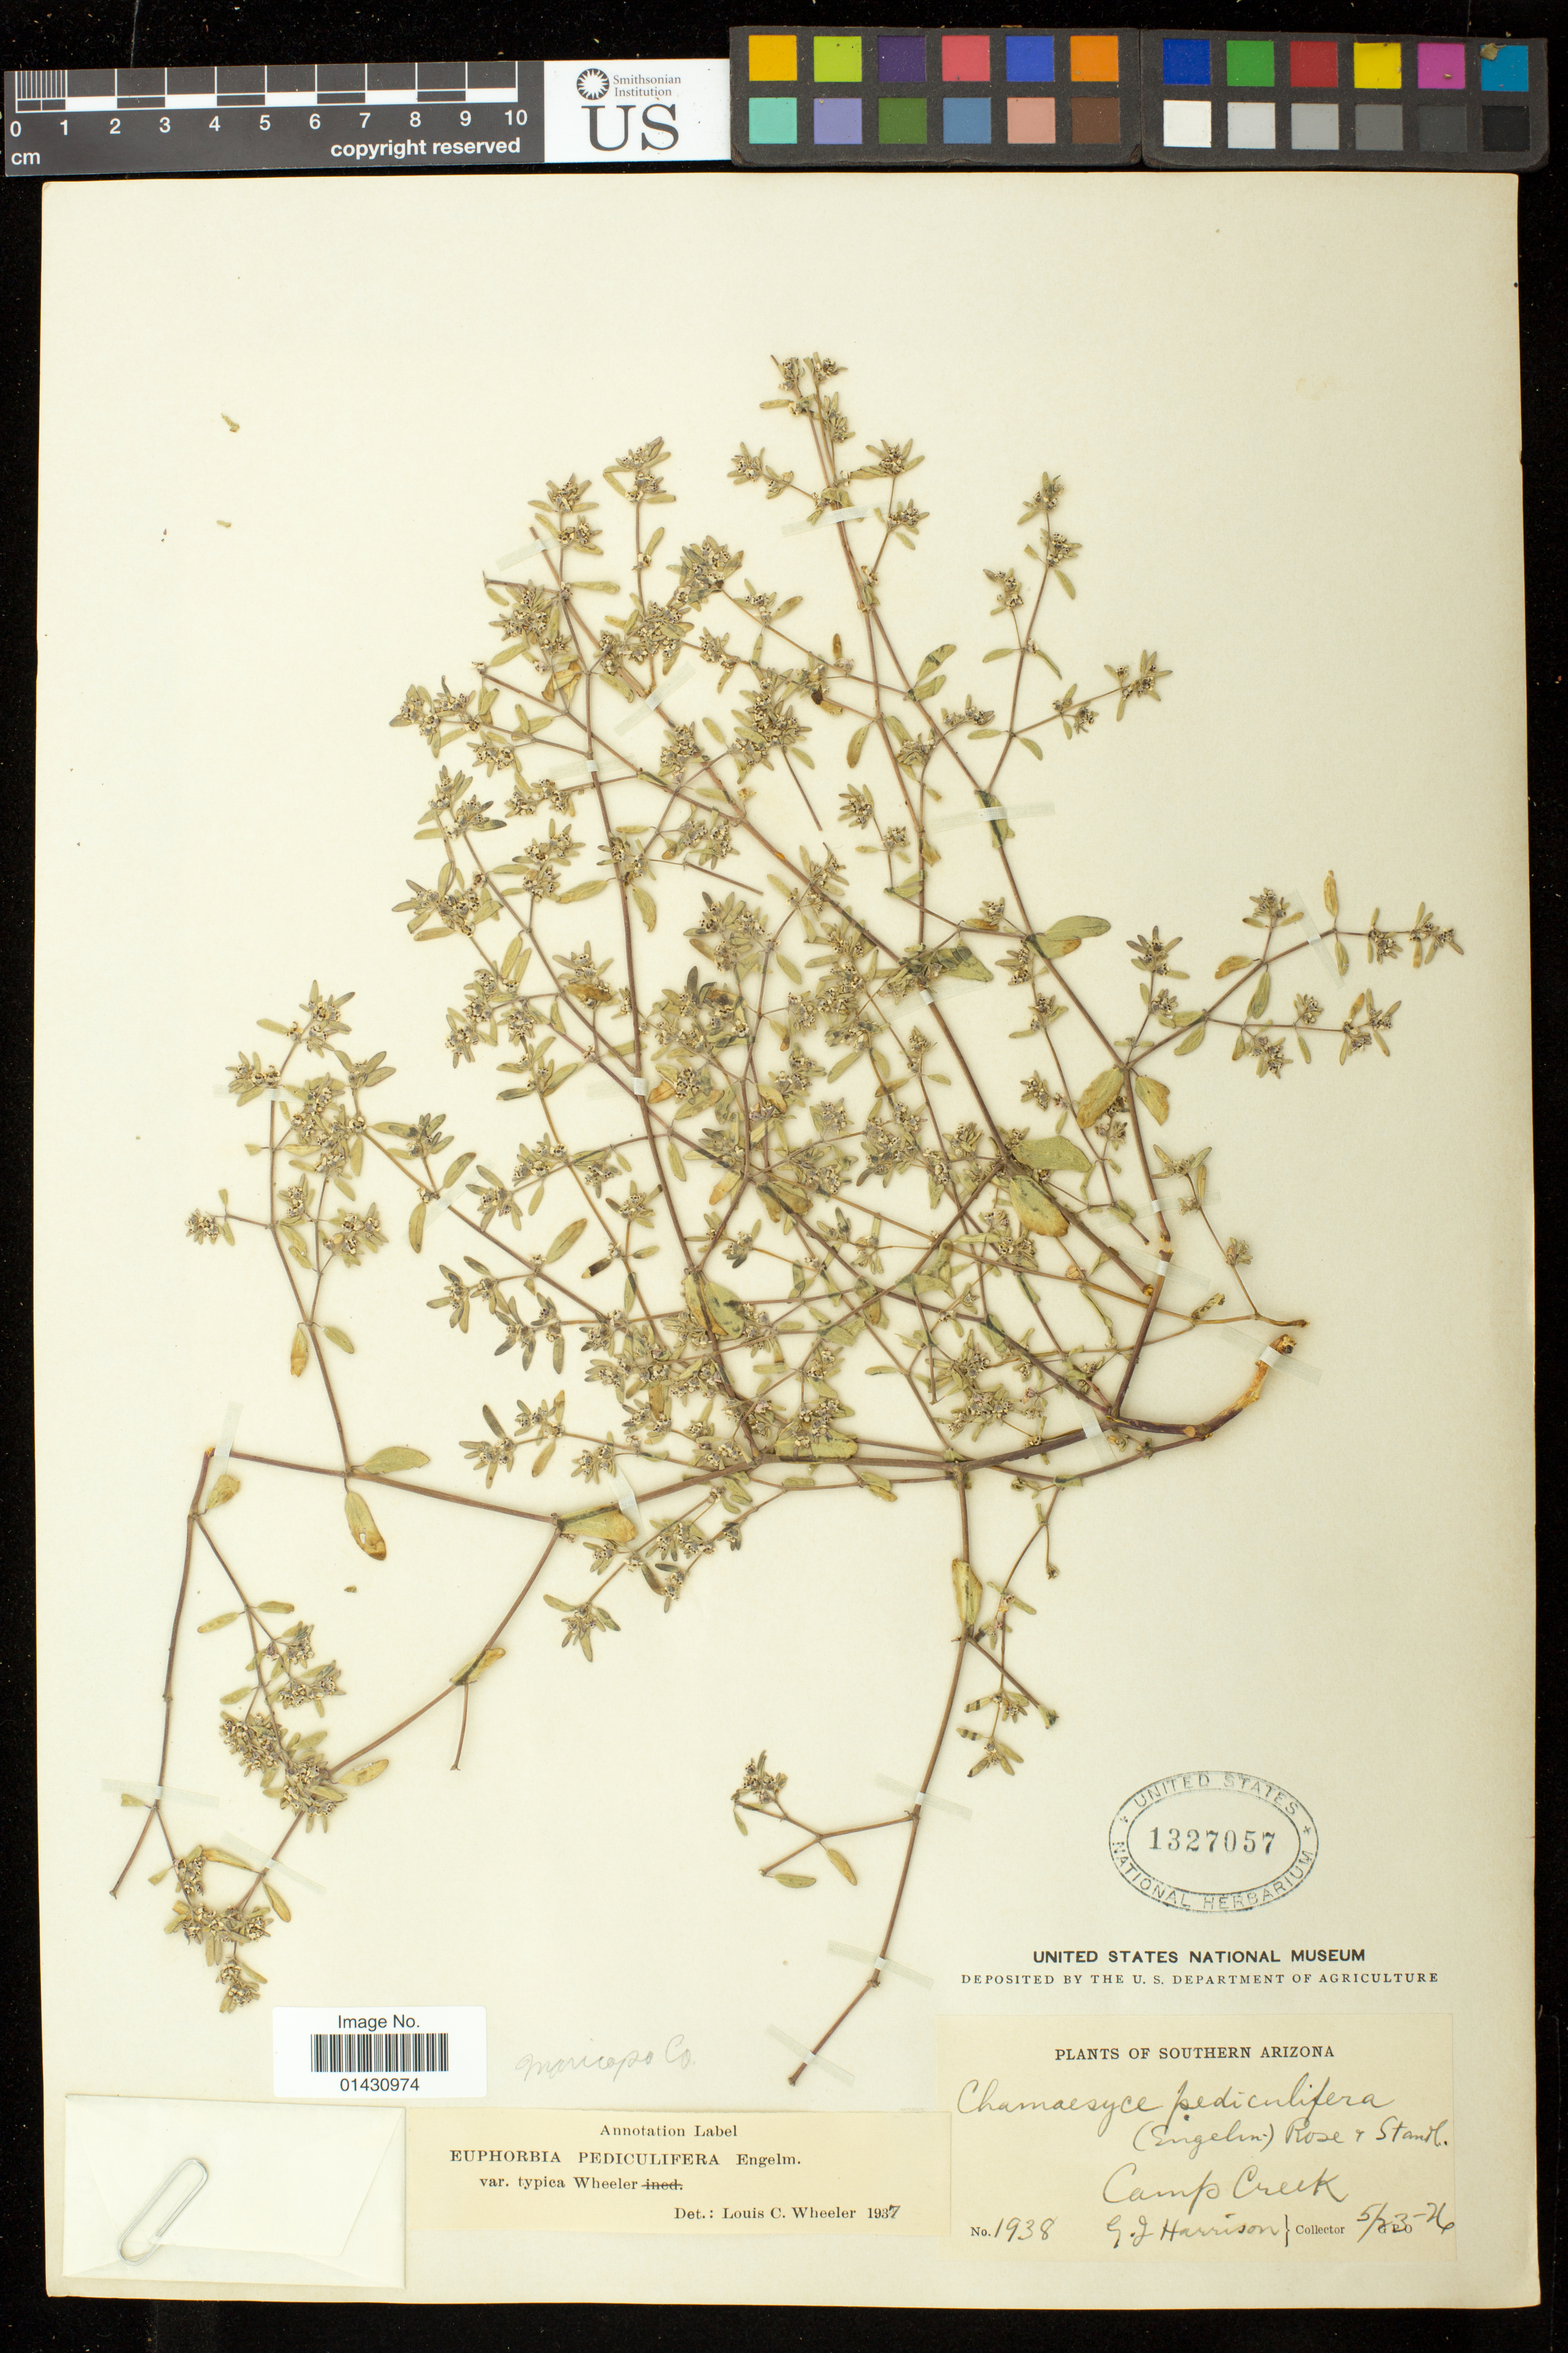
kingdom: Plantae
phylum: Tracheophyta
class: Magnoliopsida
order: Malpighiales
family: Euphorbiaceae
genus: Euphorbia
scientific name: Euphorbia pediculifera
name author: Engelm.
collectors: G. J. Harrison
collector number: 1938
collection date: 1926-05-23/1938-05-26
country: United States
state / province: Arizona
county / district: Maricopa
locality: Camp Creek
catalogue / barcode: US 1327057